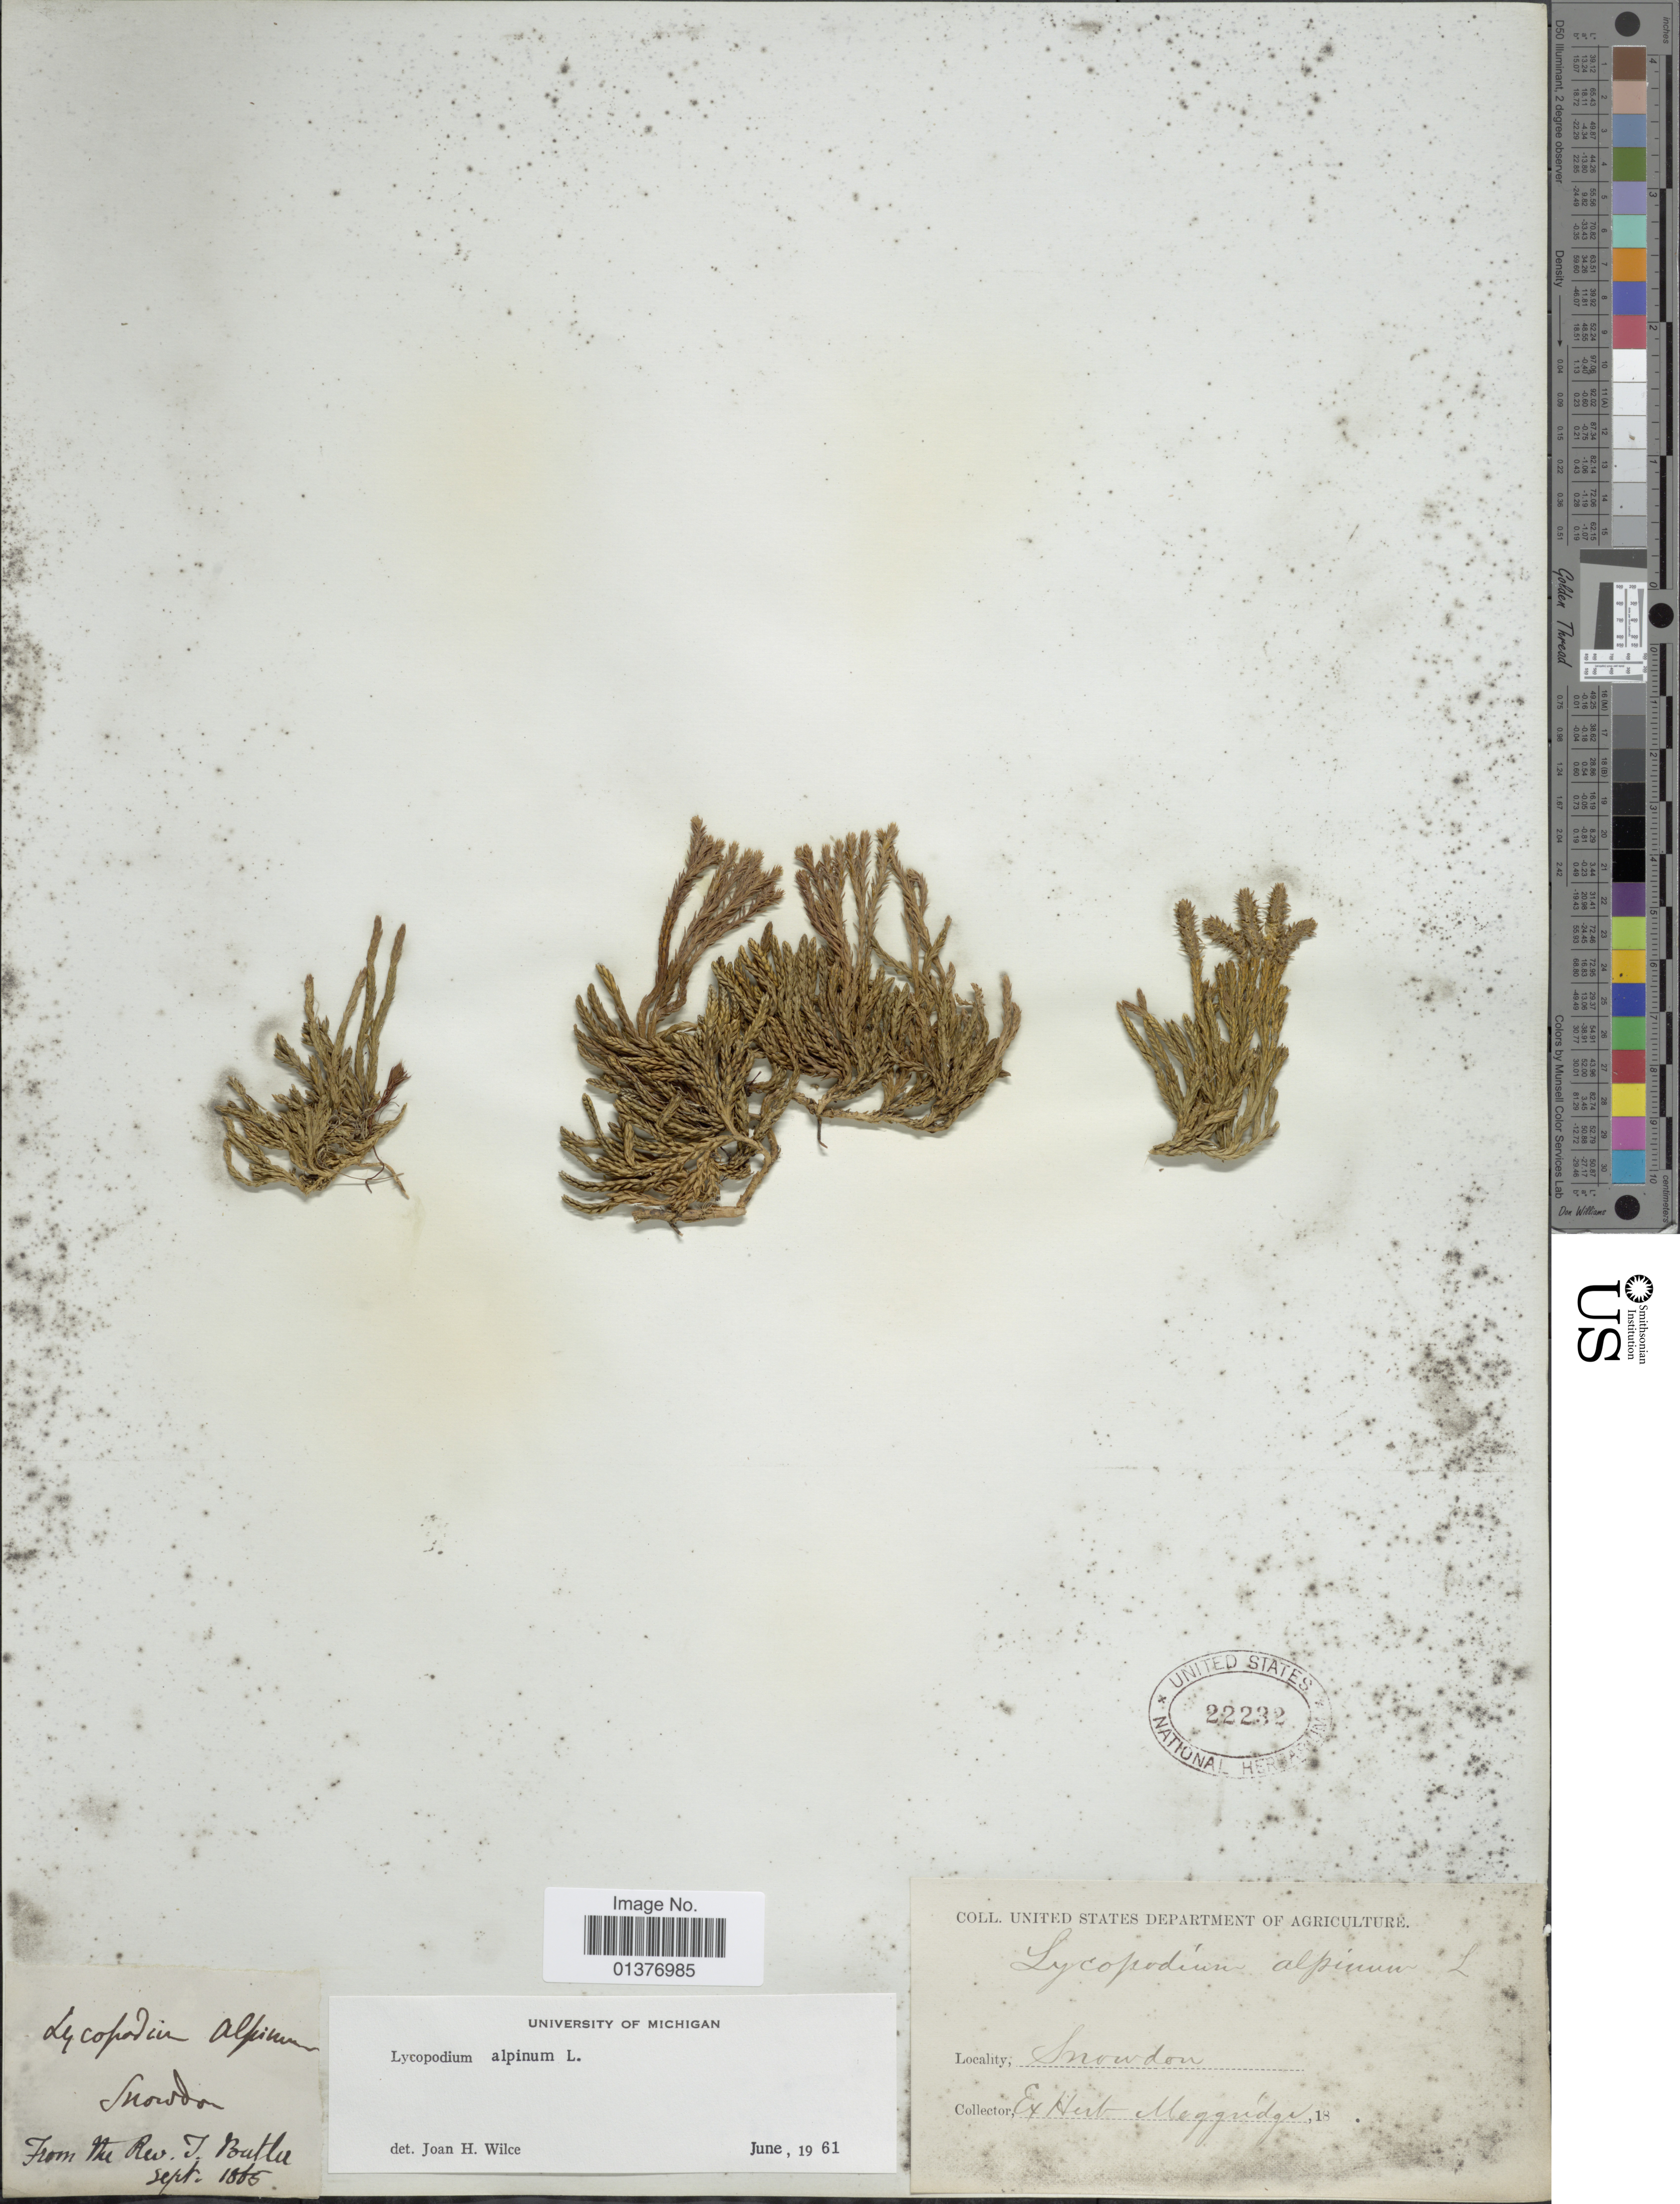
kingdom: Plantae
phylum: Tracheophyta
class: Lycopodiopsida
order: Lycopodiales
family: Lycopodiaceae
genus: Diphasiastrum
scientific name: Diphasiastrum alpinum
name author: (L.) Holub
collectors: ex herb. J.T. Moggridge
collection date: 1865-09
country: United Kingdom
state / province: Wales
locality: Snowdon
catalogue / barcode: US 22232